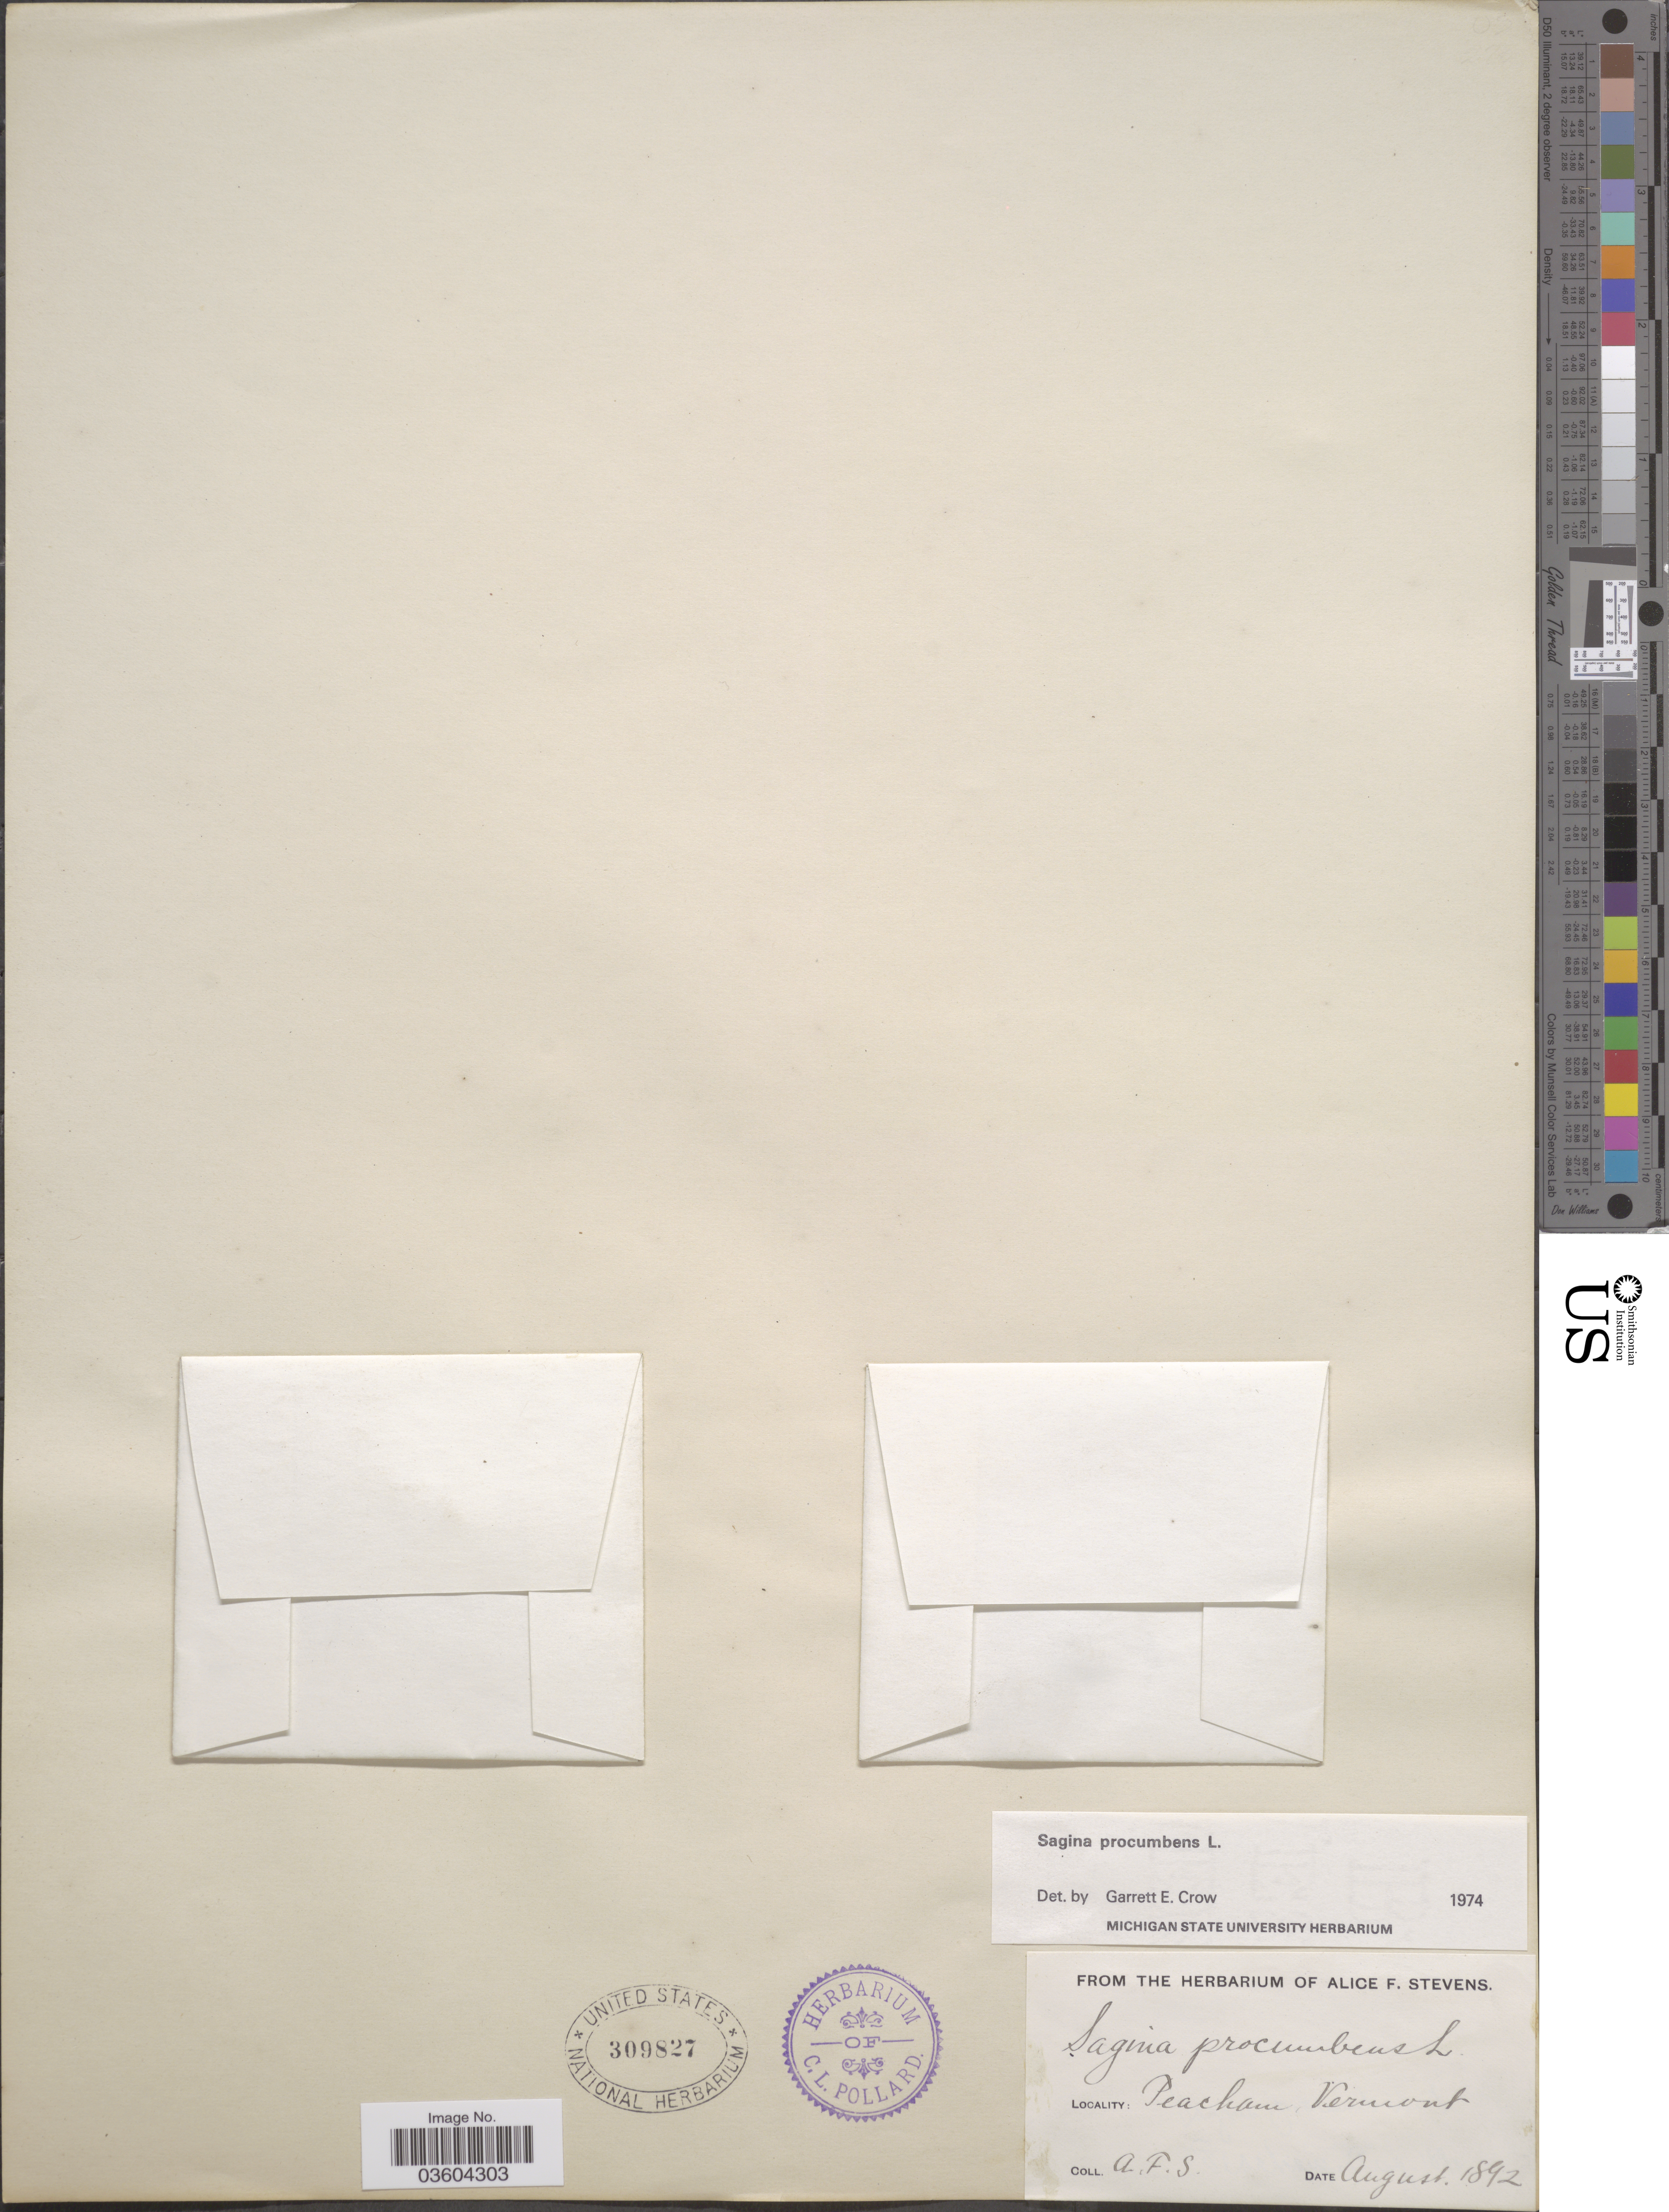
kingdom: Plantae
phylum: Tracheophyta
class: Magnoliopsida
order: Caryophyllales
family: Caryophyllaceae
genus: Sagina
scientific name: Sagina procumbens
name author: L.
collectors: A. Stevens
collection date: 1892-08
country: United States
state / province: Vermont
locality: Peacham.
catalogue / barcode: US 309827